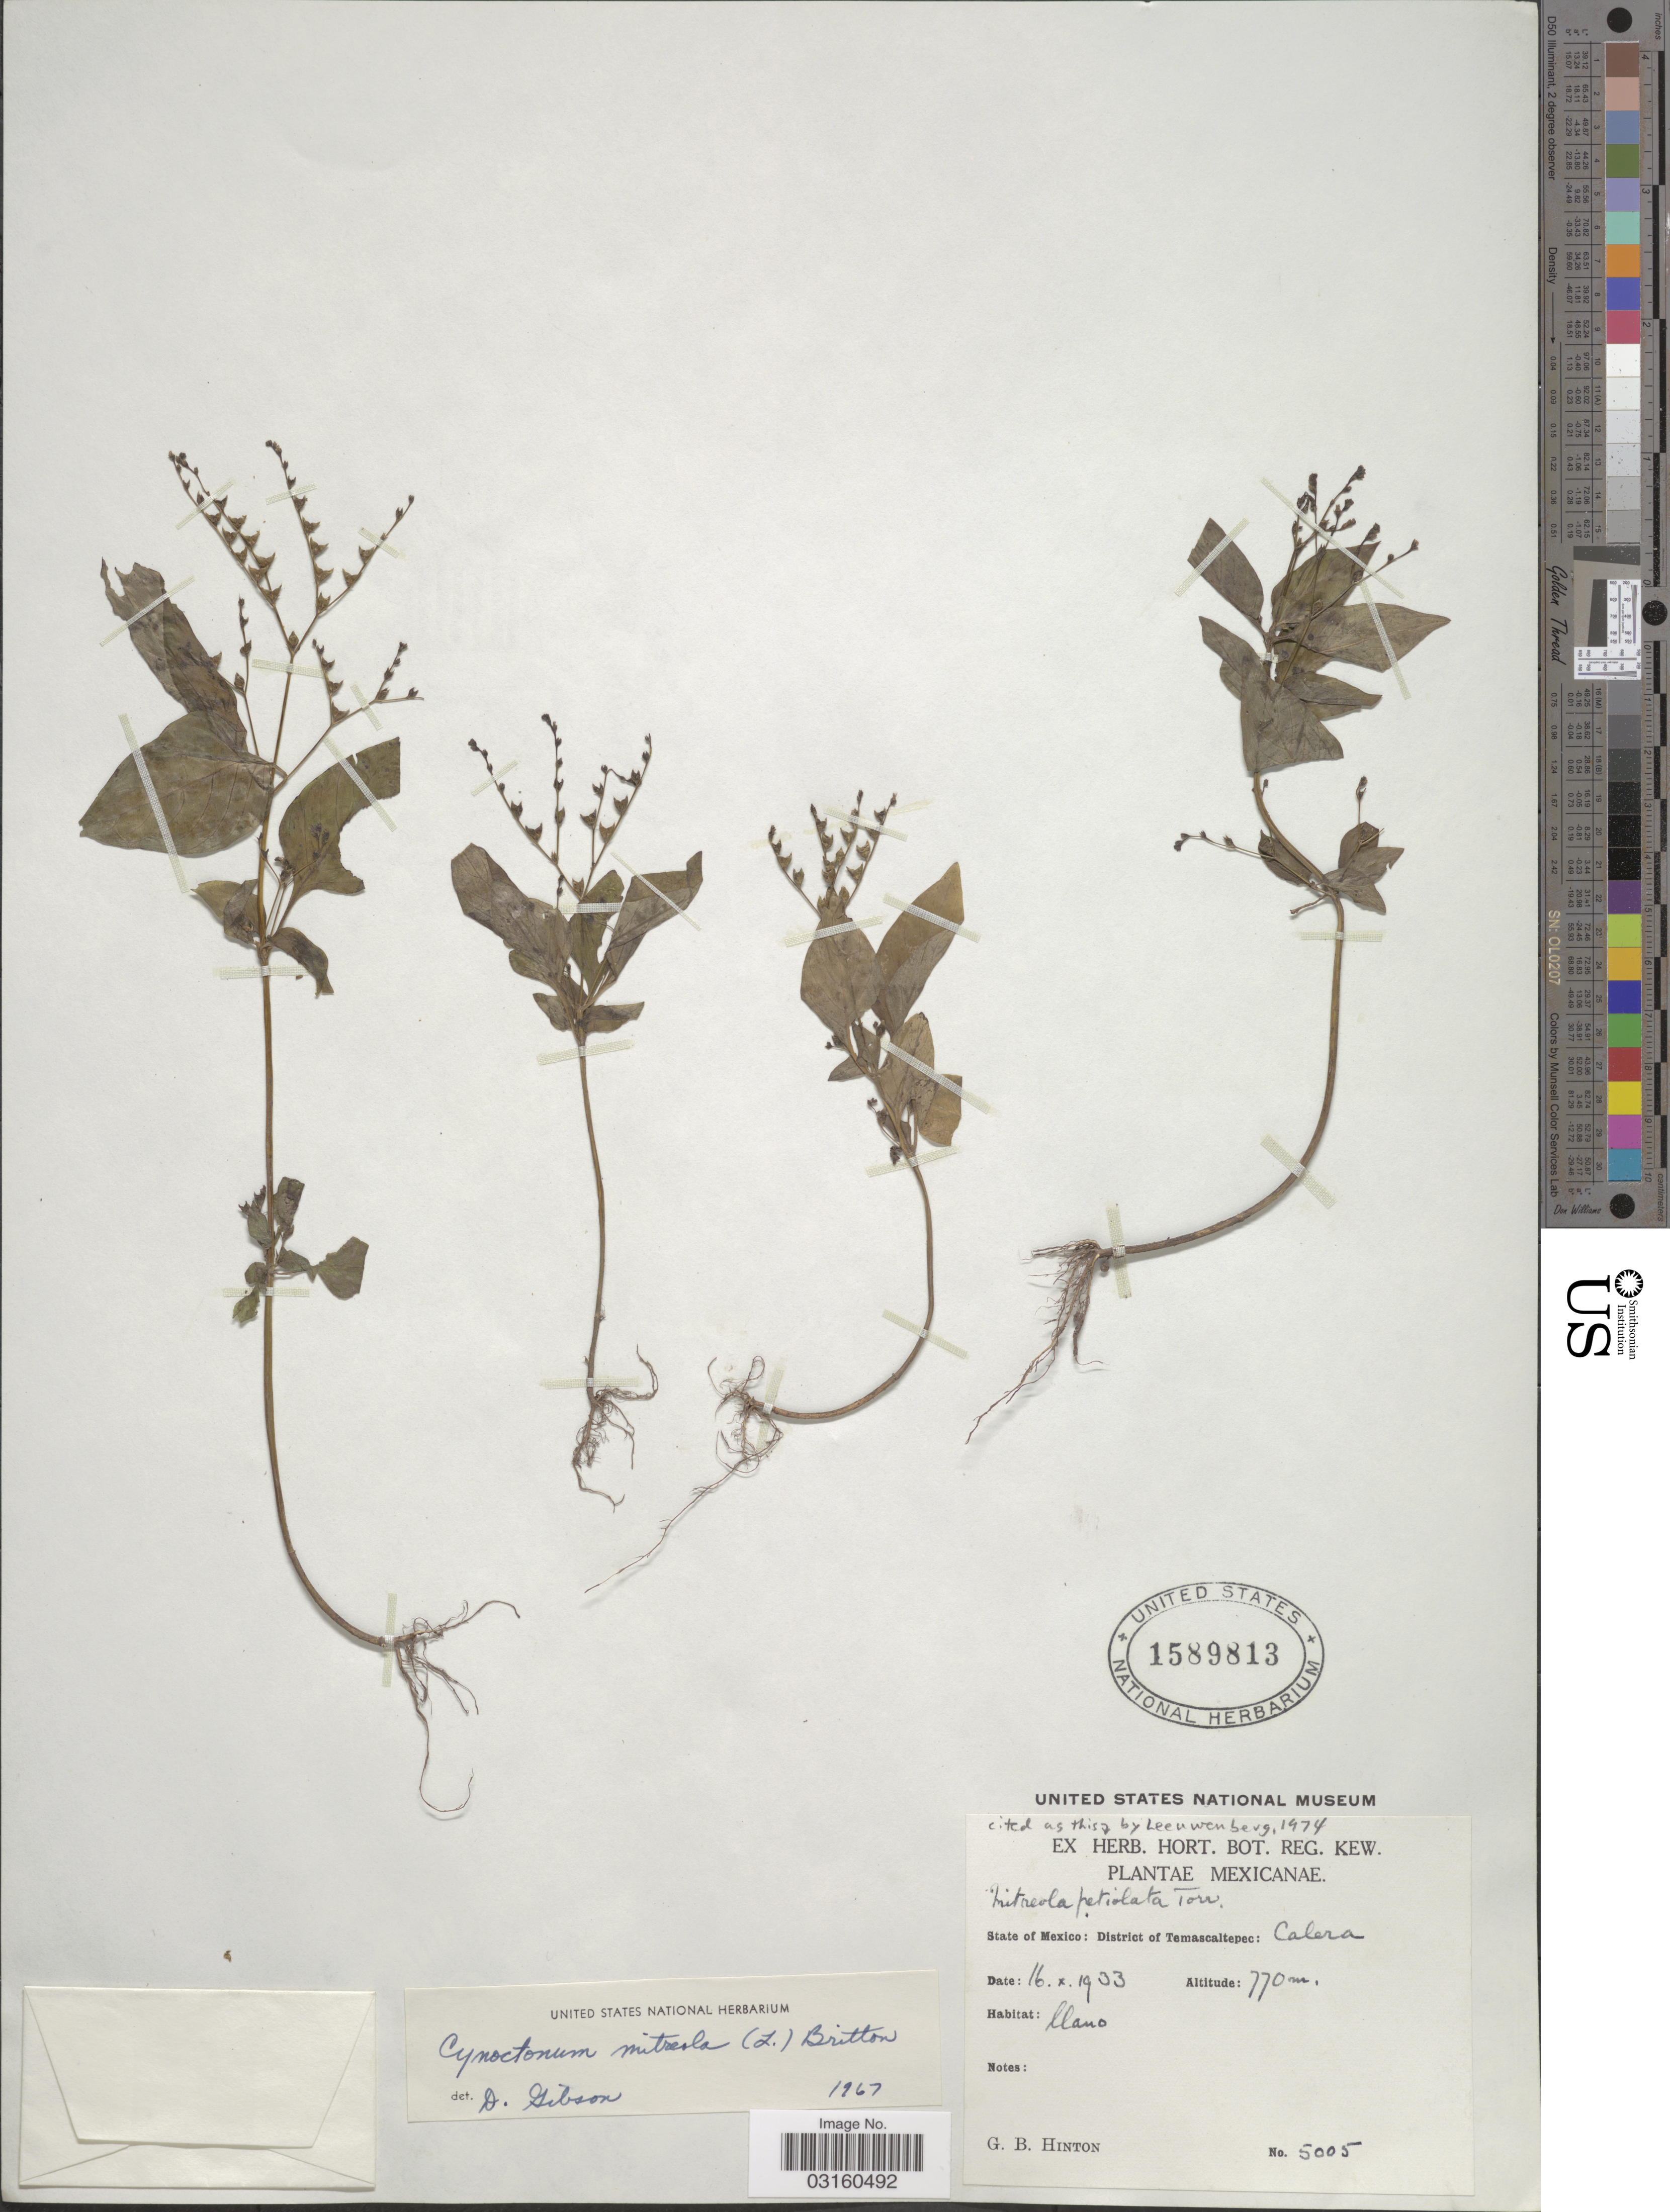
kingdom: Plantae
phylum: Tracheophyta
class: Magnoliopsida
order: Gentianales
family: Loganiaceae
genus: Mitreola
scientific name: Mitreola petiolata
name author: (J.F. Gmel.) Torr. & A. Gray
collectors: G. B. Hinton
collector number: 5005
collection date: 1903-10-16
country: Mexico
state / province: México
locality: District of Temascaltepec: Calera.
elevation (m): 770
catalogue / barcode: US 1589813